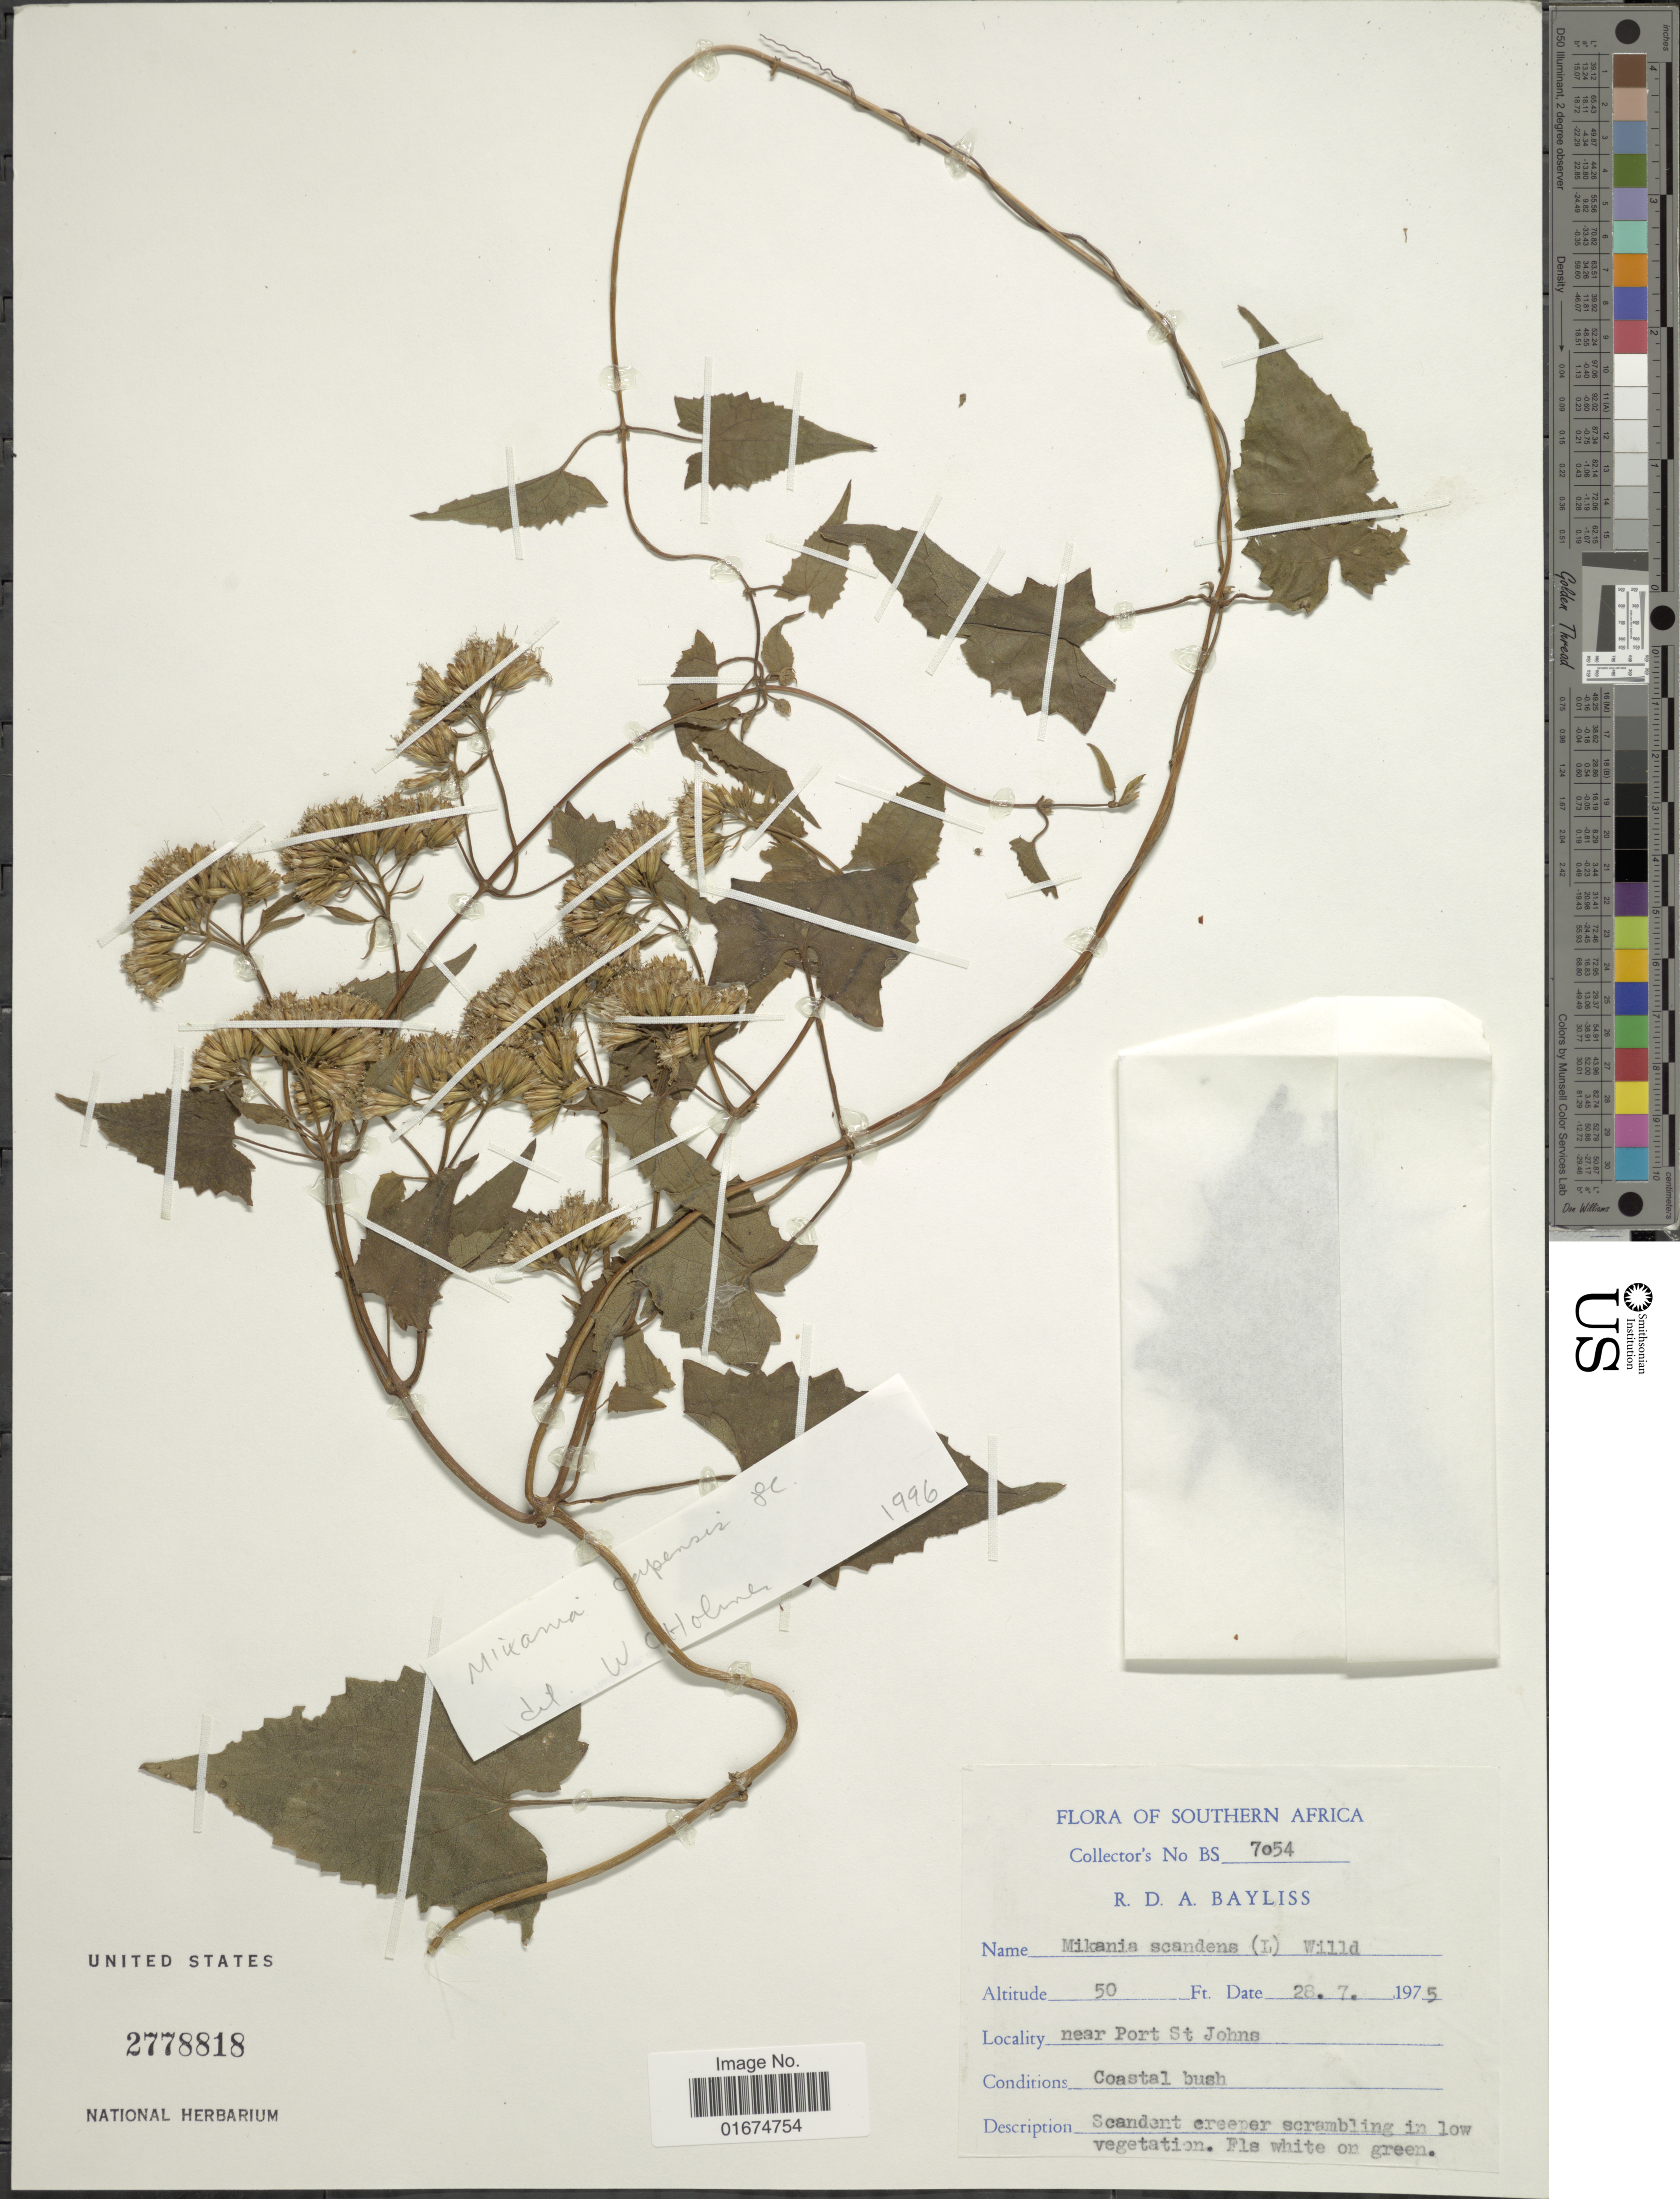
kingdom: Plantae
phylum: Tracheophyta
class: Magnoliopsida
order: Asterales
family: Asteraceae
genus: Mikania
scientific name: Mikania capensis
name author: DC.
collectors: R. Bayliss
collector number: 7054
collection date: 1975-07-28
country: South Africa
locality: Near Port St Johns, Coastal bush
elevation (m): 15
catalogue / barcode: US 2778818